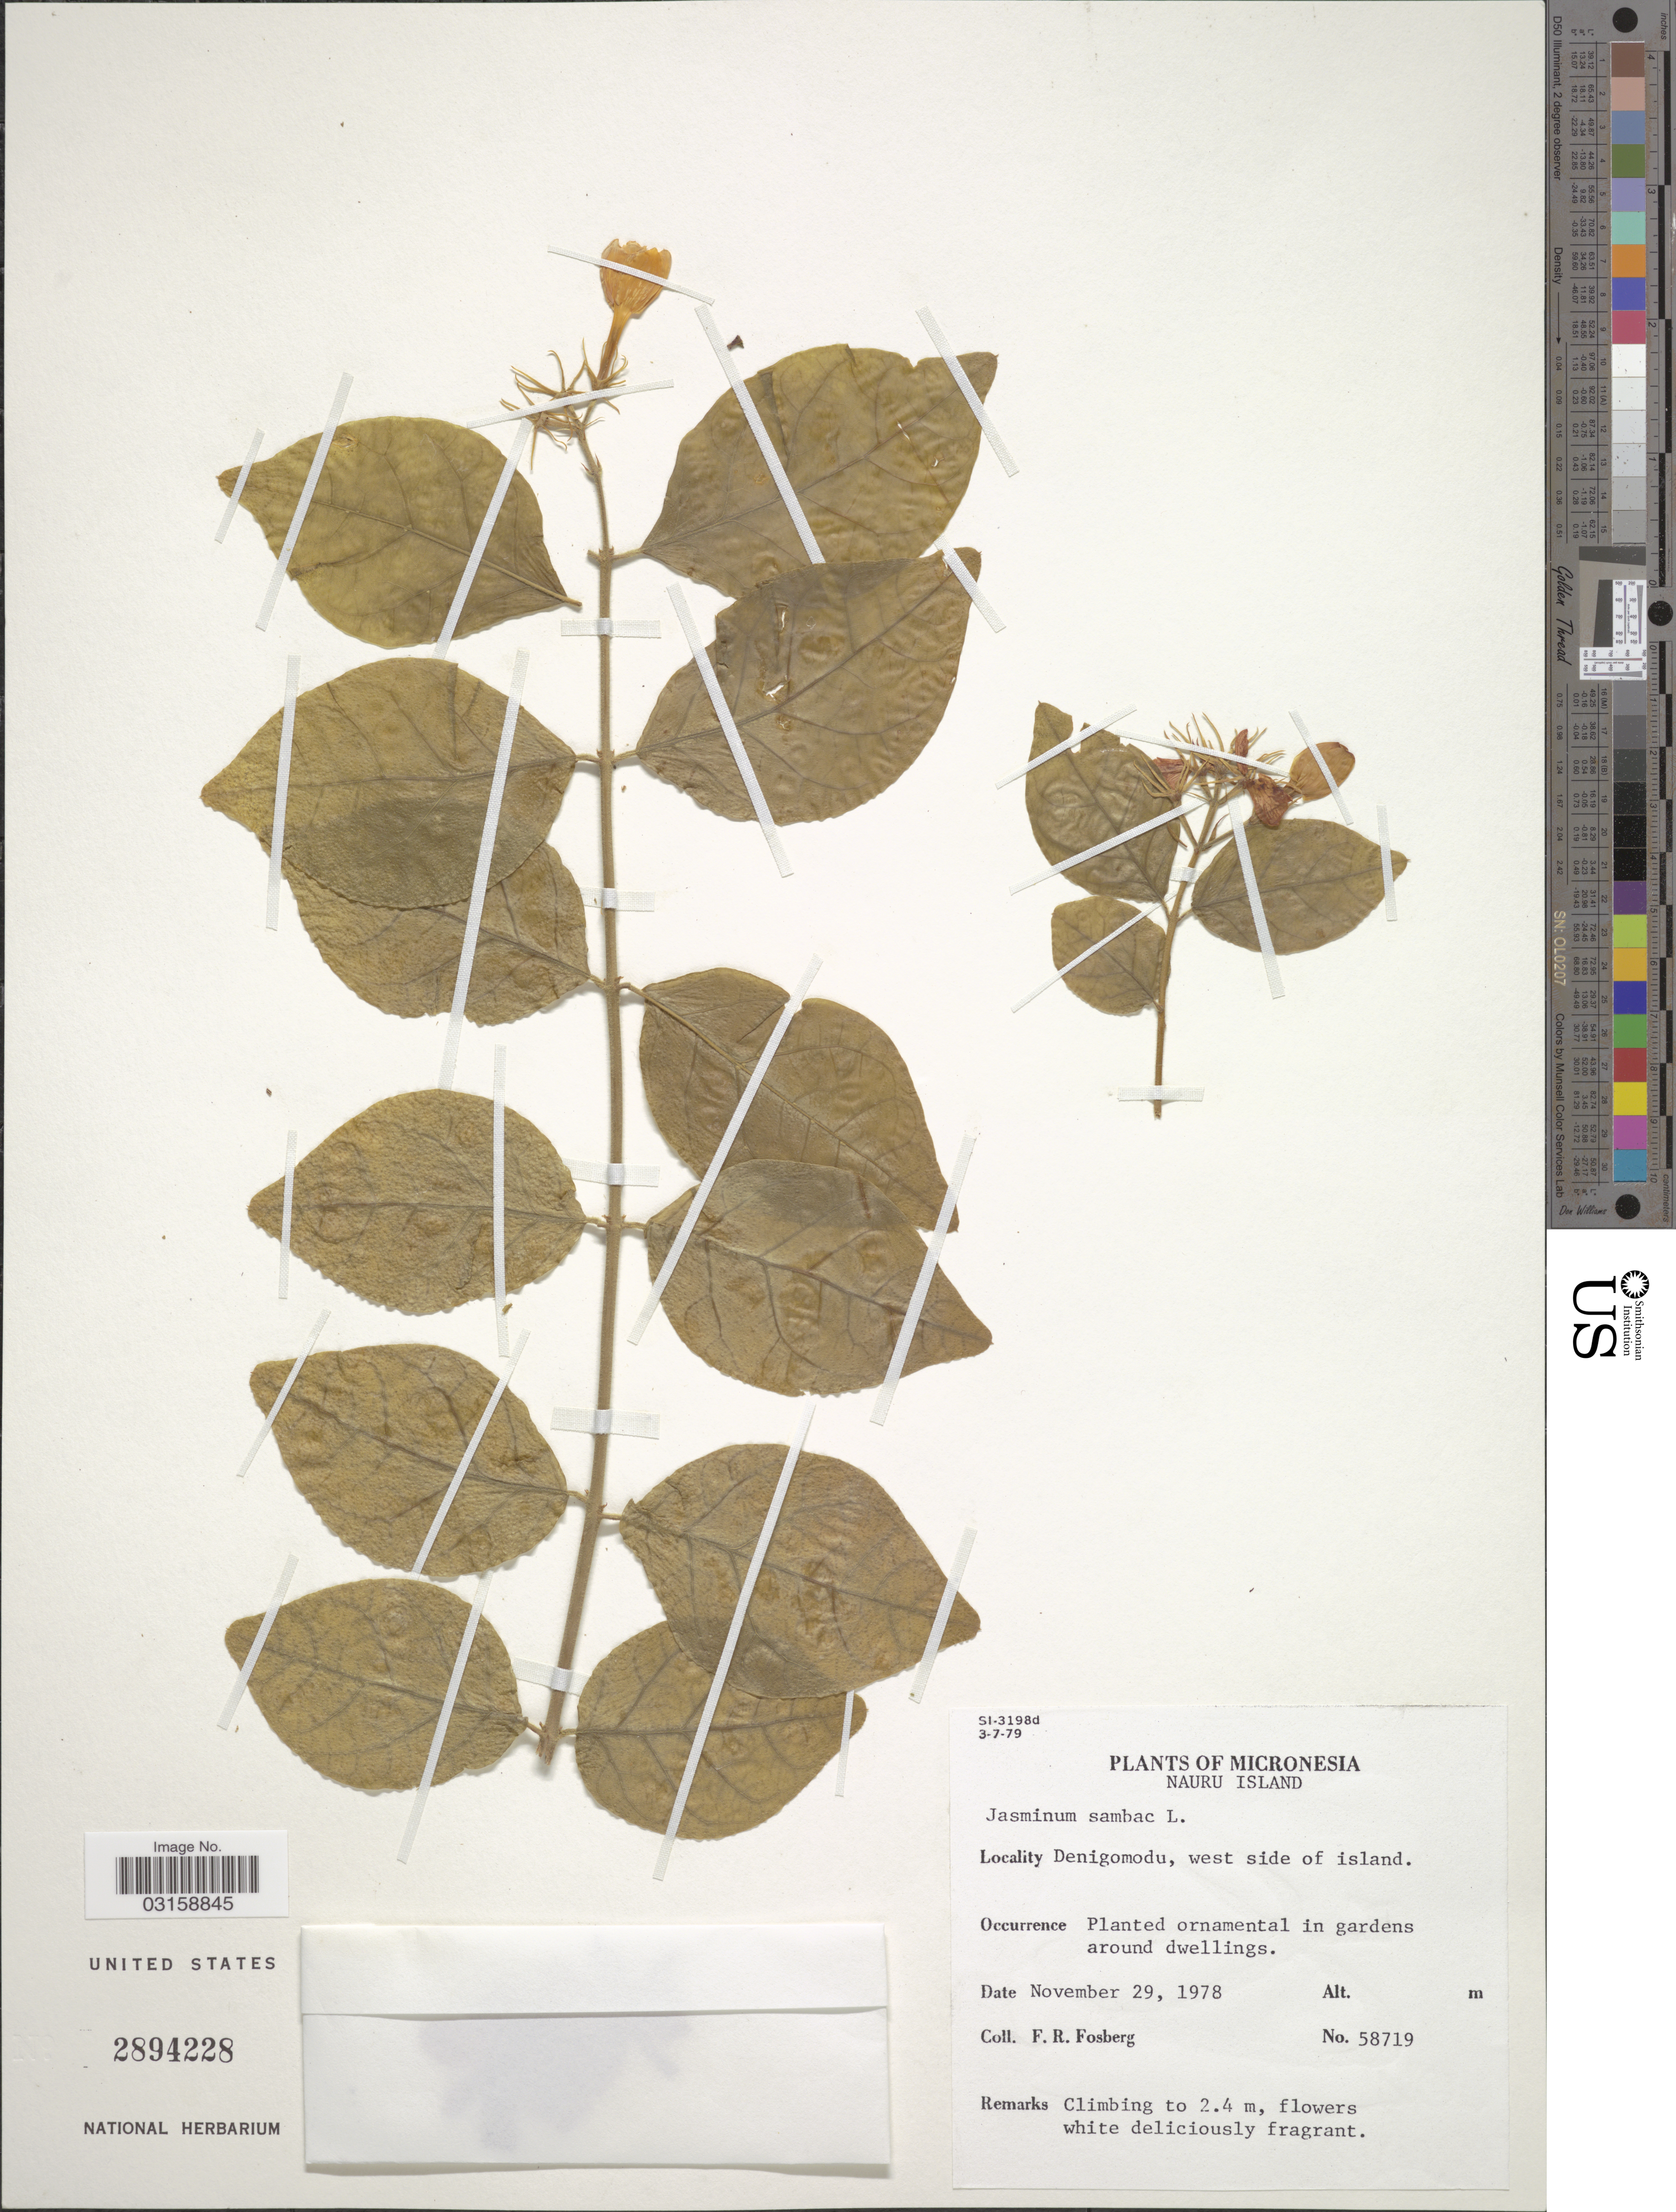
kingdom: Plantae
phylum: Tracheophyta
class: Magnoliopsida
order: Lamiales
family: Oleaceae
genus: Jasminum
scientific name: Jasminum sambac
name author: (L.) Aiton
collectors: F. R. Fosberg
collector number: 58719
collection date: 1978-11-29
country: Micronesia, Federated States of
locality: Nauru Island. Denigomodu, west side of island.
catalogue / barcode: US 2894228